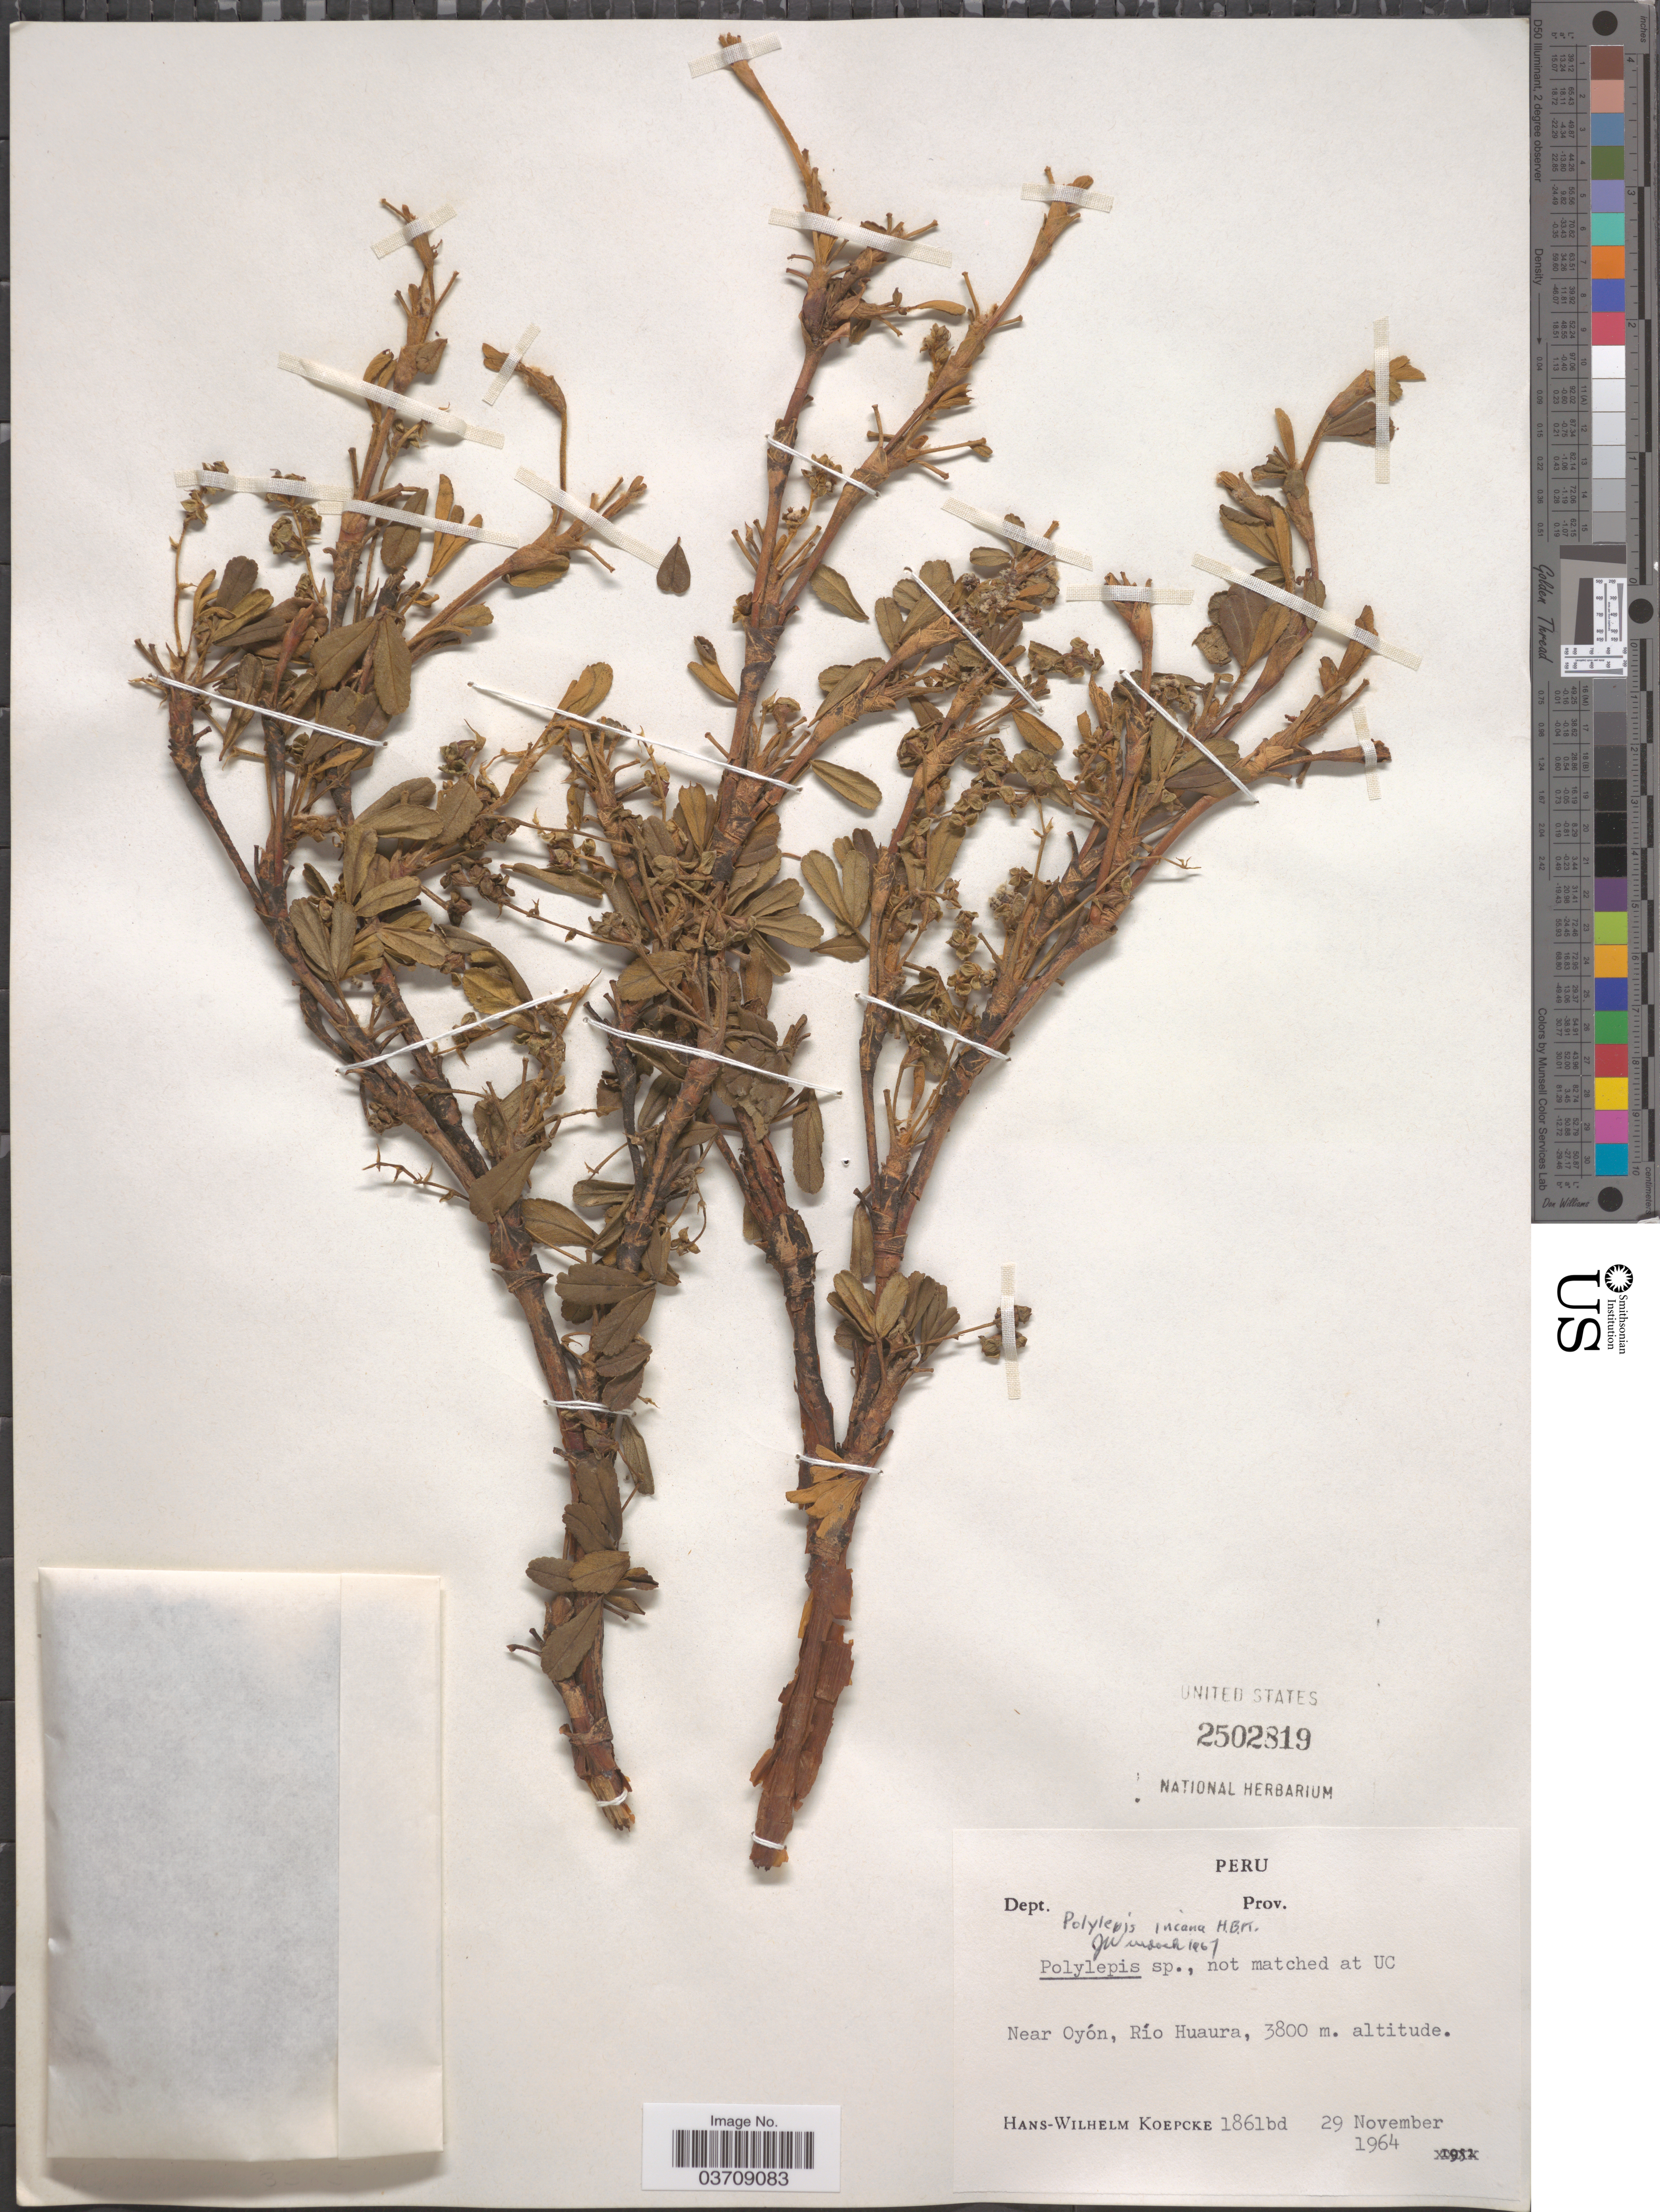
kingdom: Plantae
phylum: Tracheophyta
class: Magnoliopsida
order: Rosales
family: Rosaceae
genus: Polylepis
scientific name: Polylepis incana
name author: Kunth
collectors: H. Koepcke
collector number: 1861bd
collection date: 1964-11-29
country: Peru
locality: Near Oyón, Río Huara.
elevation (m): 3800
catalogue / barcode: US 2502819